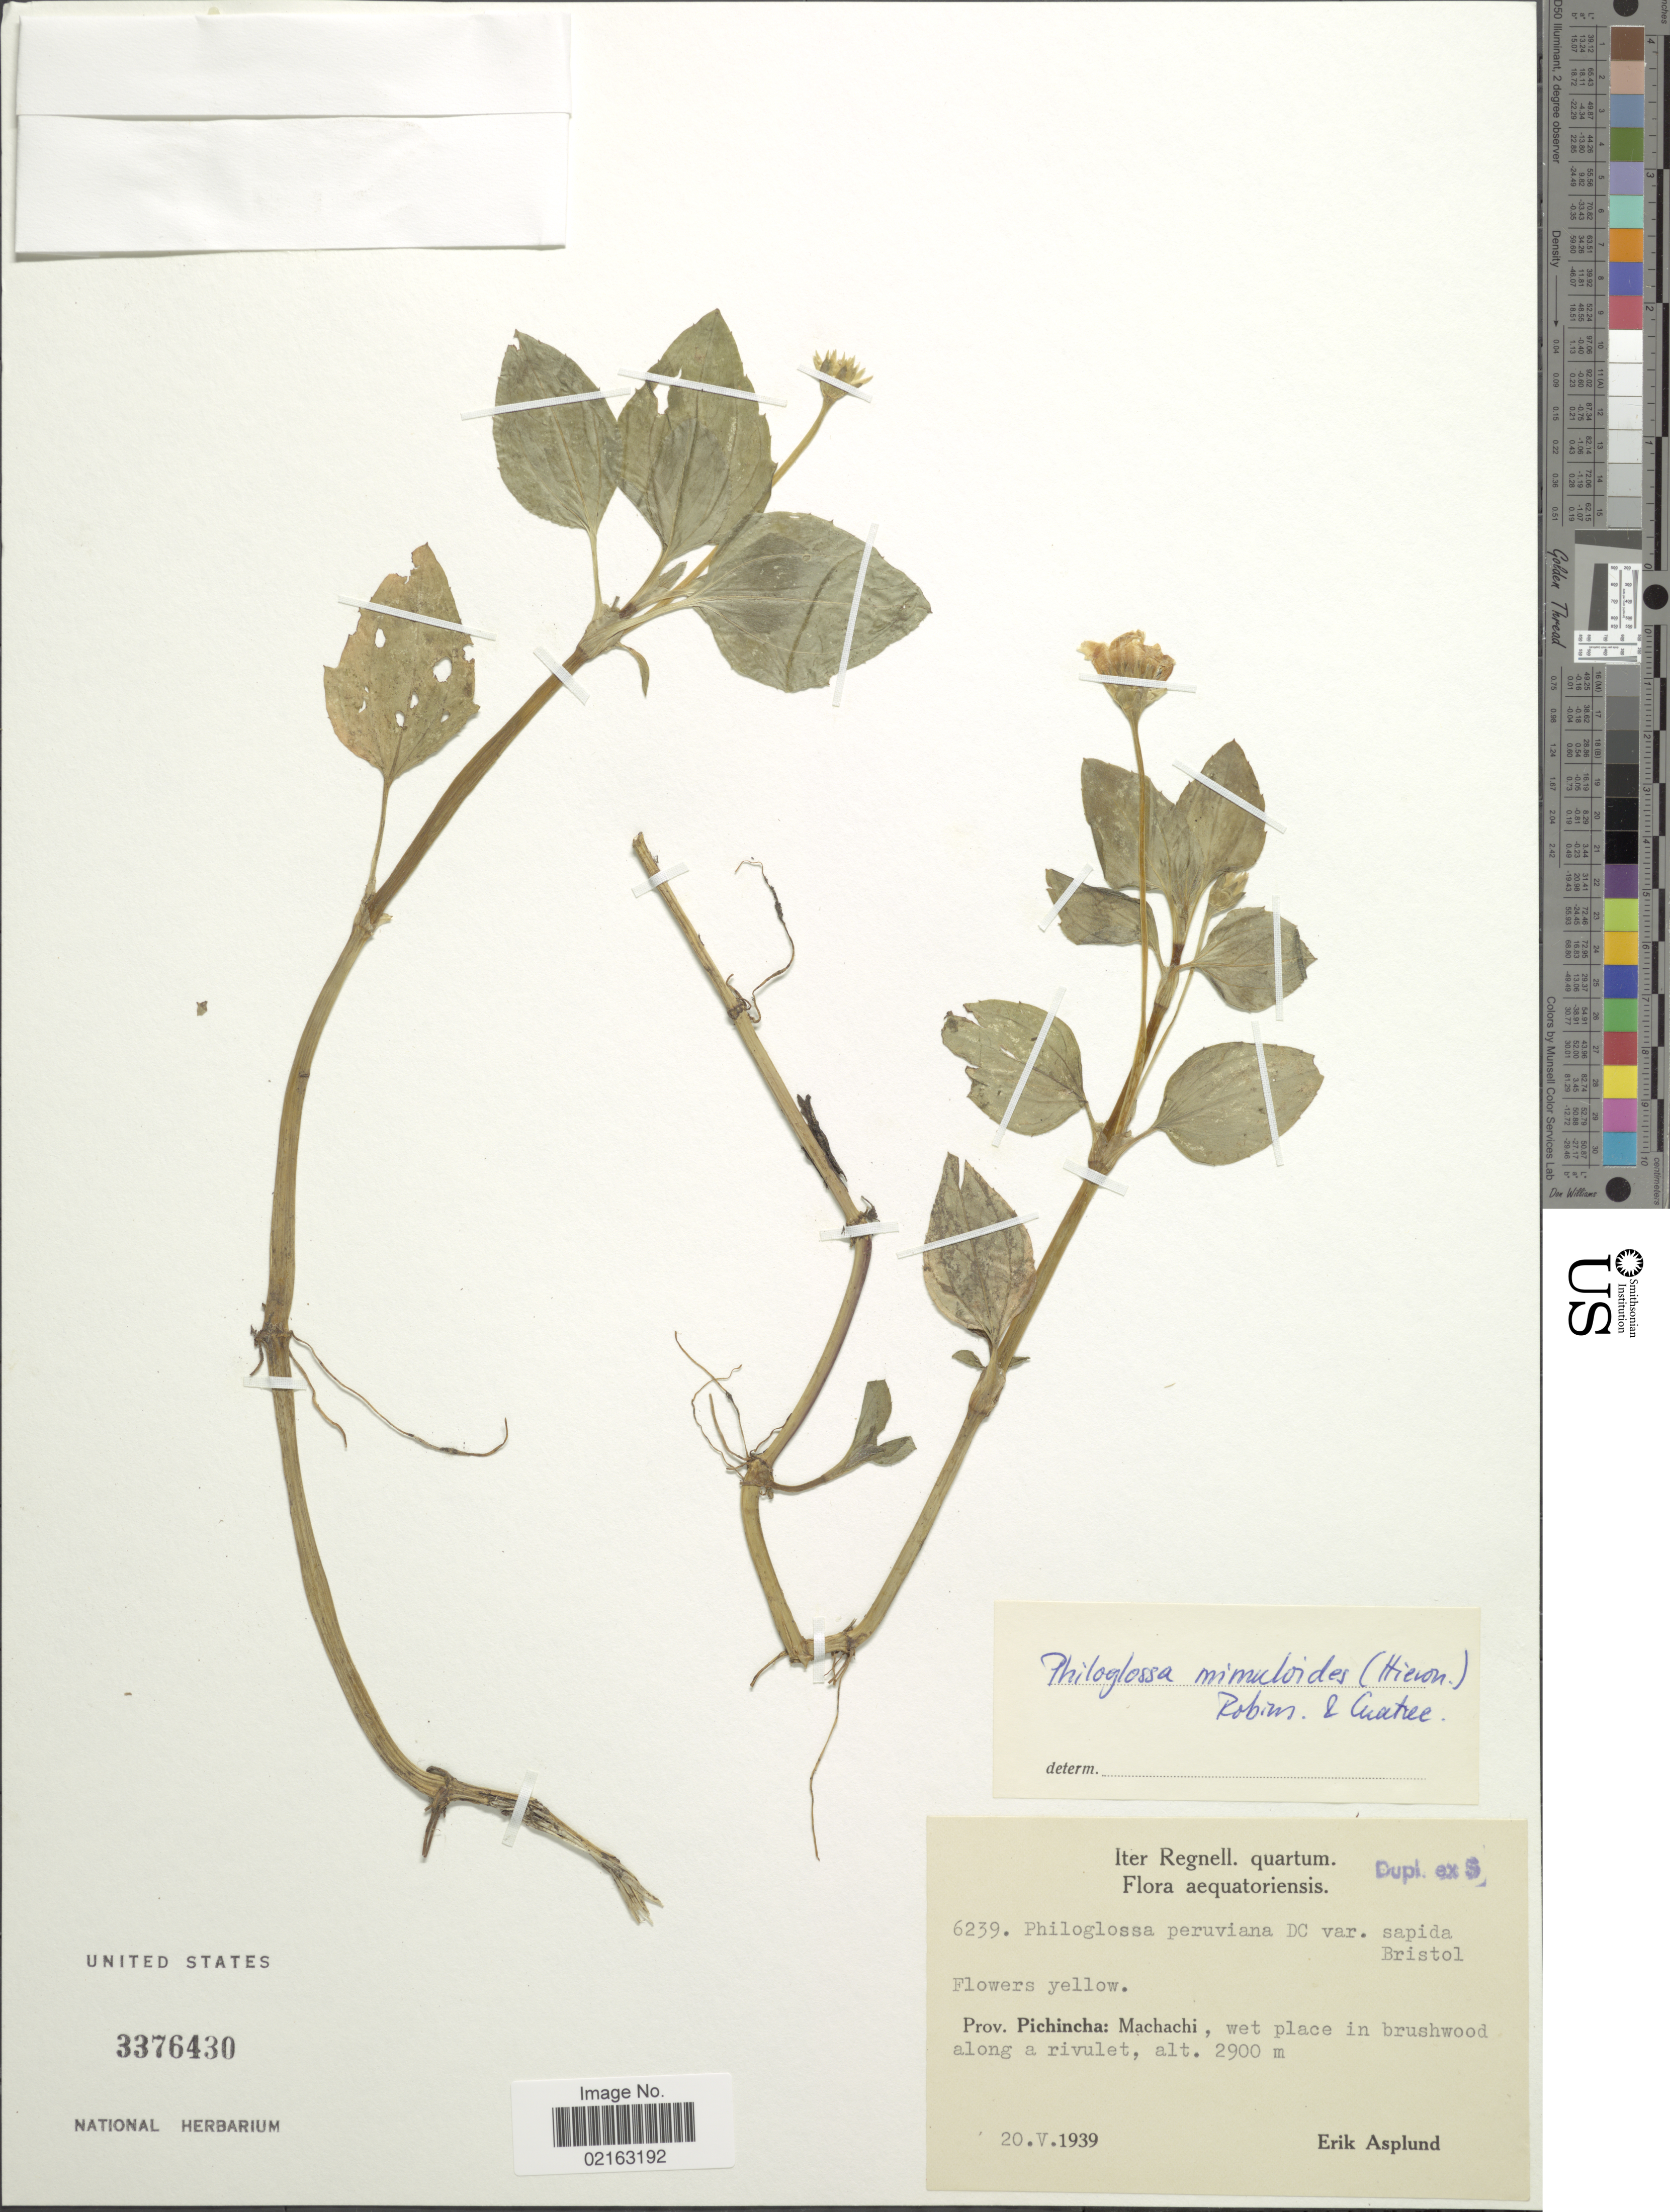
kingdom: Plantae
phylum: Tracheophyta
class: Magnoliopsida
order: Asterales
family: Asteraceae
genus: Philoglossa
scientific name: Philoglossa mimuloides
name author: (Hieron.) H. Rob. & Brettell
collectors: E. Asplund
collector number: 6239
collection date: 1939-05-20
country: Ecuador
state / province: Pichincha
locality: Prov. Pichincha: Machachi, wet place in brushwood along a rivulet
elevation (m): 2900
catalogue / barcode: US 3376430